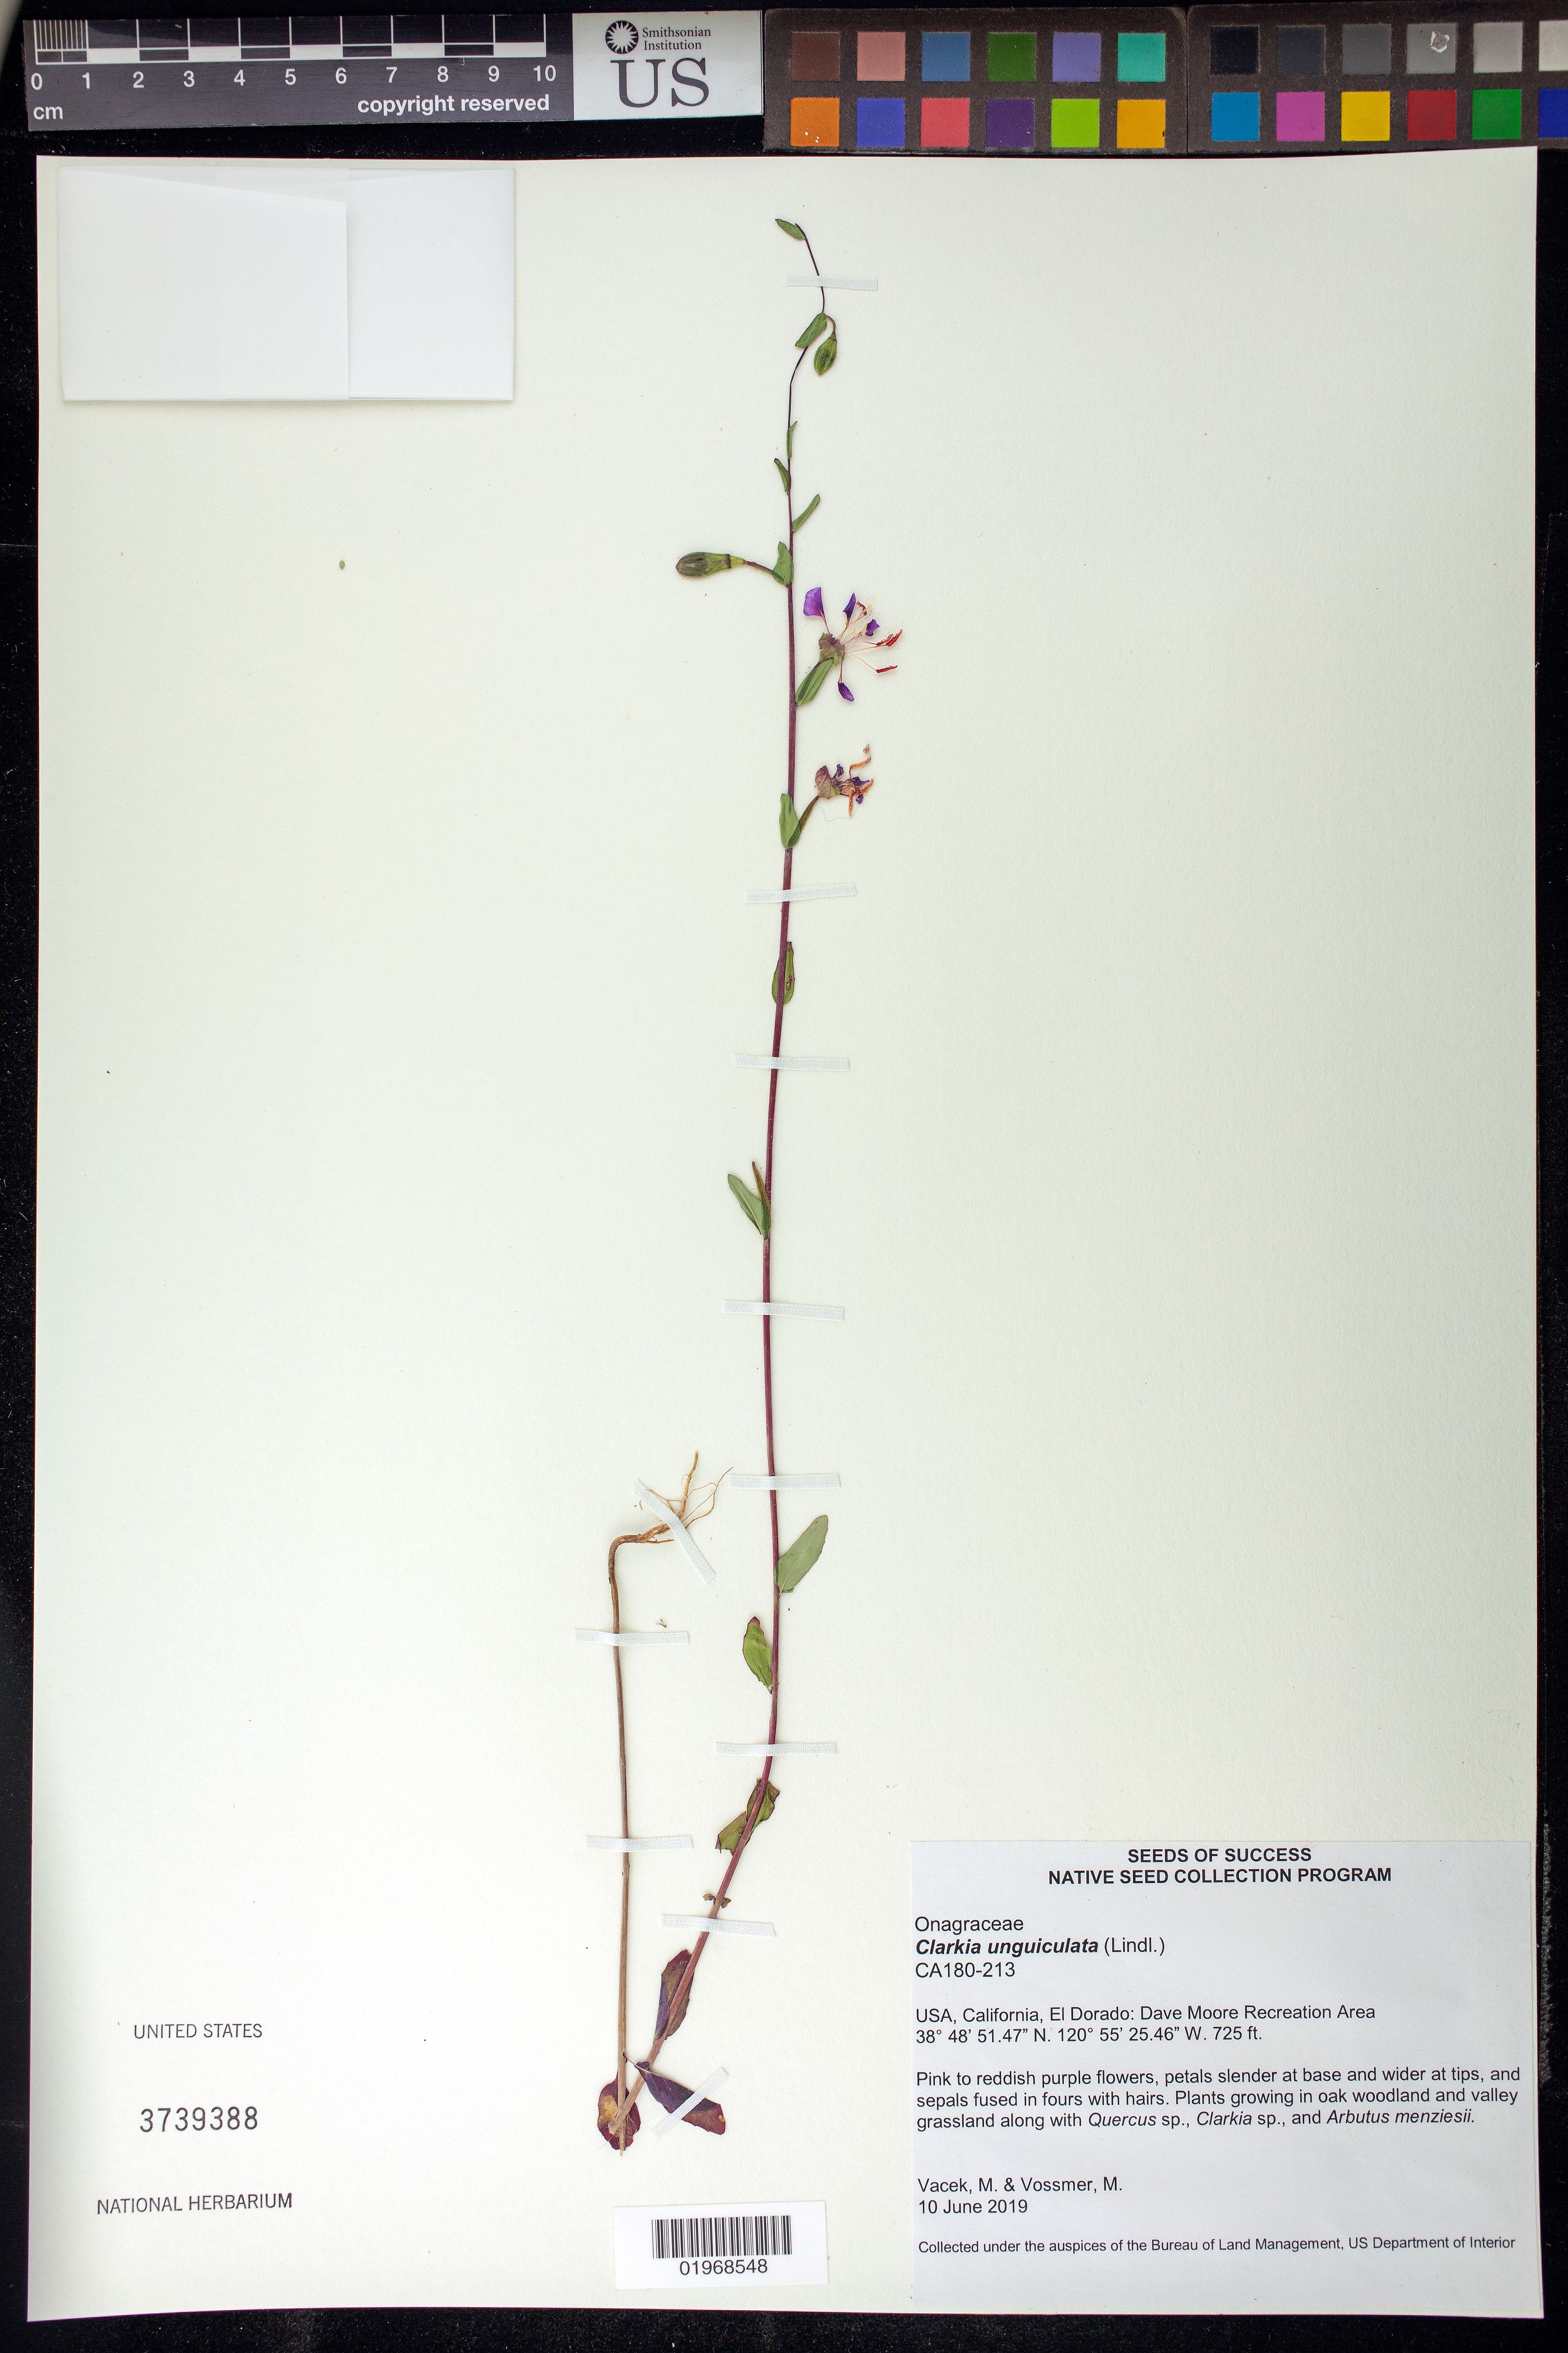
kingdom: Plantae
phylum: Tracheophyta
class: Magnoliopsida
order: Myrtales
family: Onagraceae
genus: Clarkia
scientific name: Clarkia unguiculata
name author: Lindl.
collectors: M. Vacek & M. Vossmer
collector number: CA180-213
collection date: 2019-06-10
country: United States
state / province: California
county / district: El Dorado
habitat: Oak woodland, valley grassland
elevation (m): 221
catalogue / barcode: US 3739388